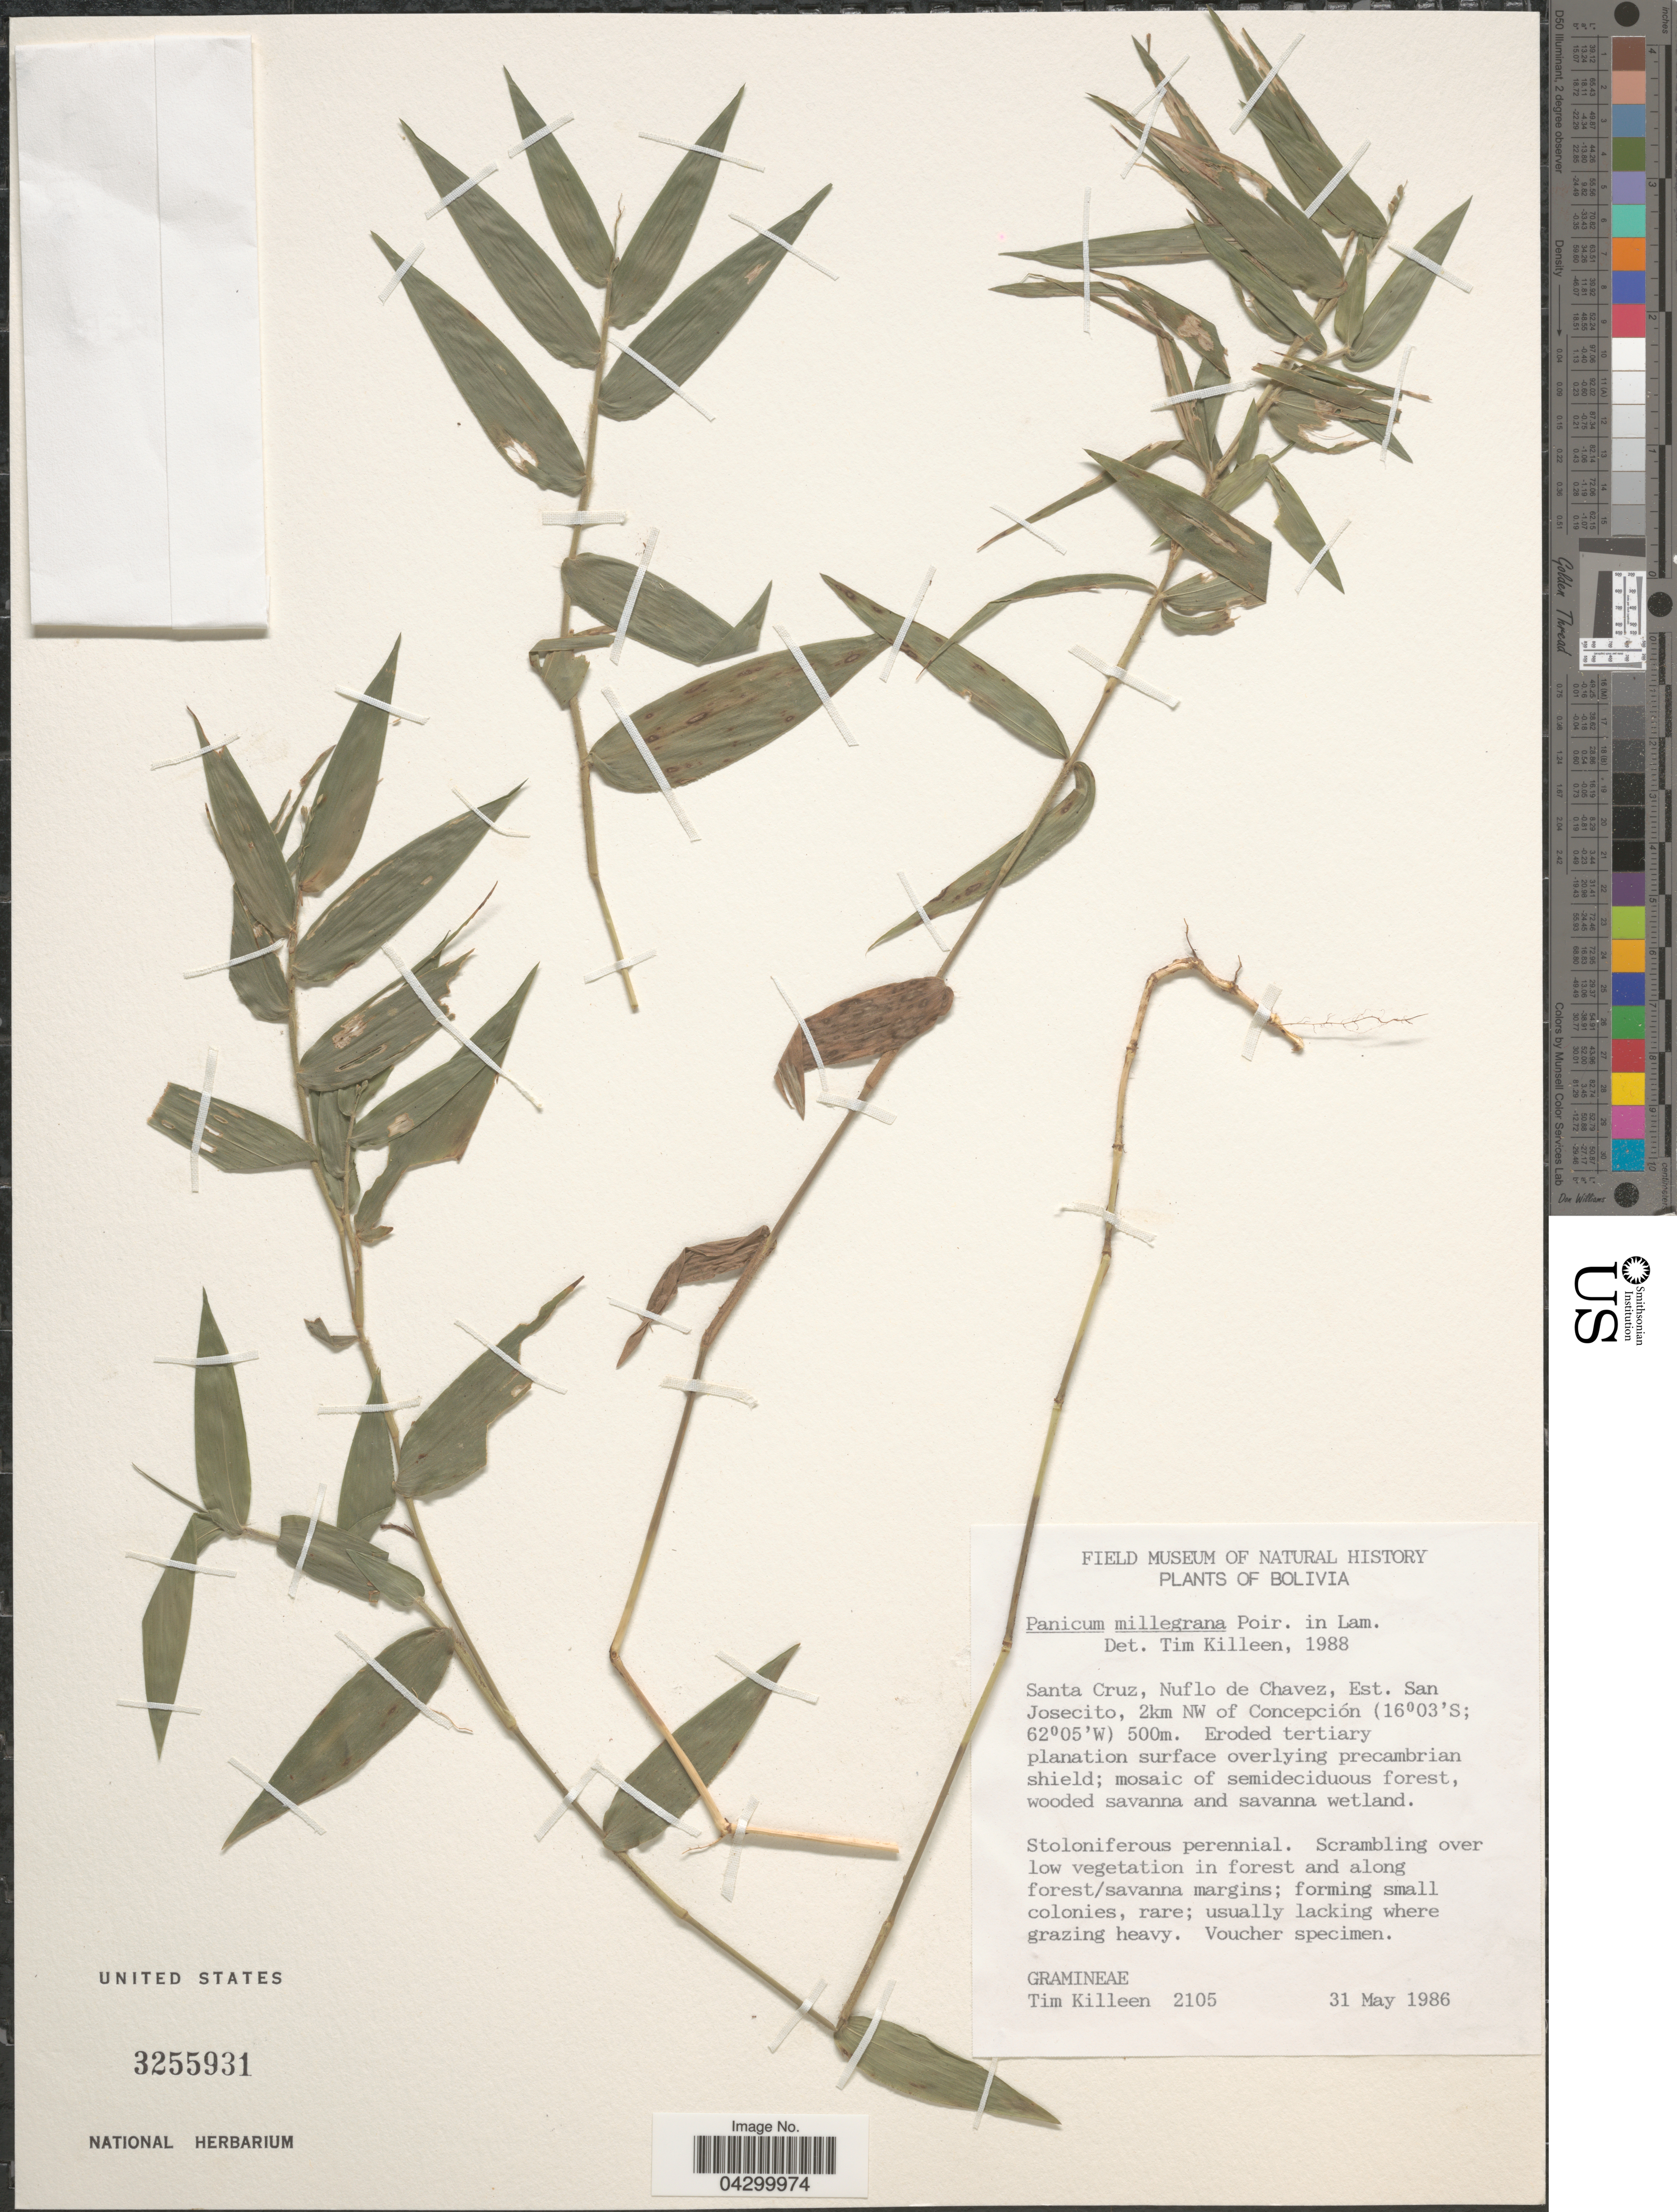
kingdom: Plantae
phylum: Tracheophyta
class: Liliopsida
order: Poales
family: Poaceae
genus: Panicum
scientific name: Panicum millegrana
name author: Poir.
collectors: T. J. Killeen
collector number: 2105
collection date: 1986-05-31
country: Bolivia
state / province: Santa Cruz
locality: Nuflo de Chavez, Est. San Josecito, 2km NW of Concepción.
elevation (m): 500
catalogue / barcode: US 3255931